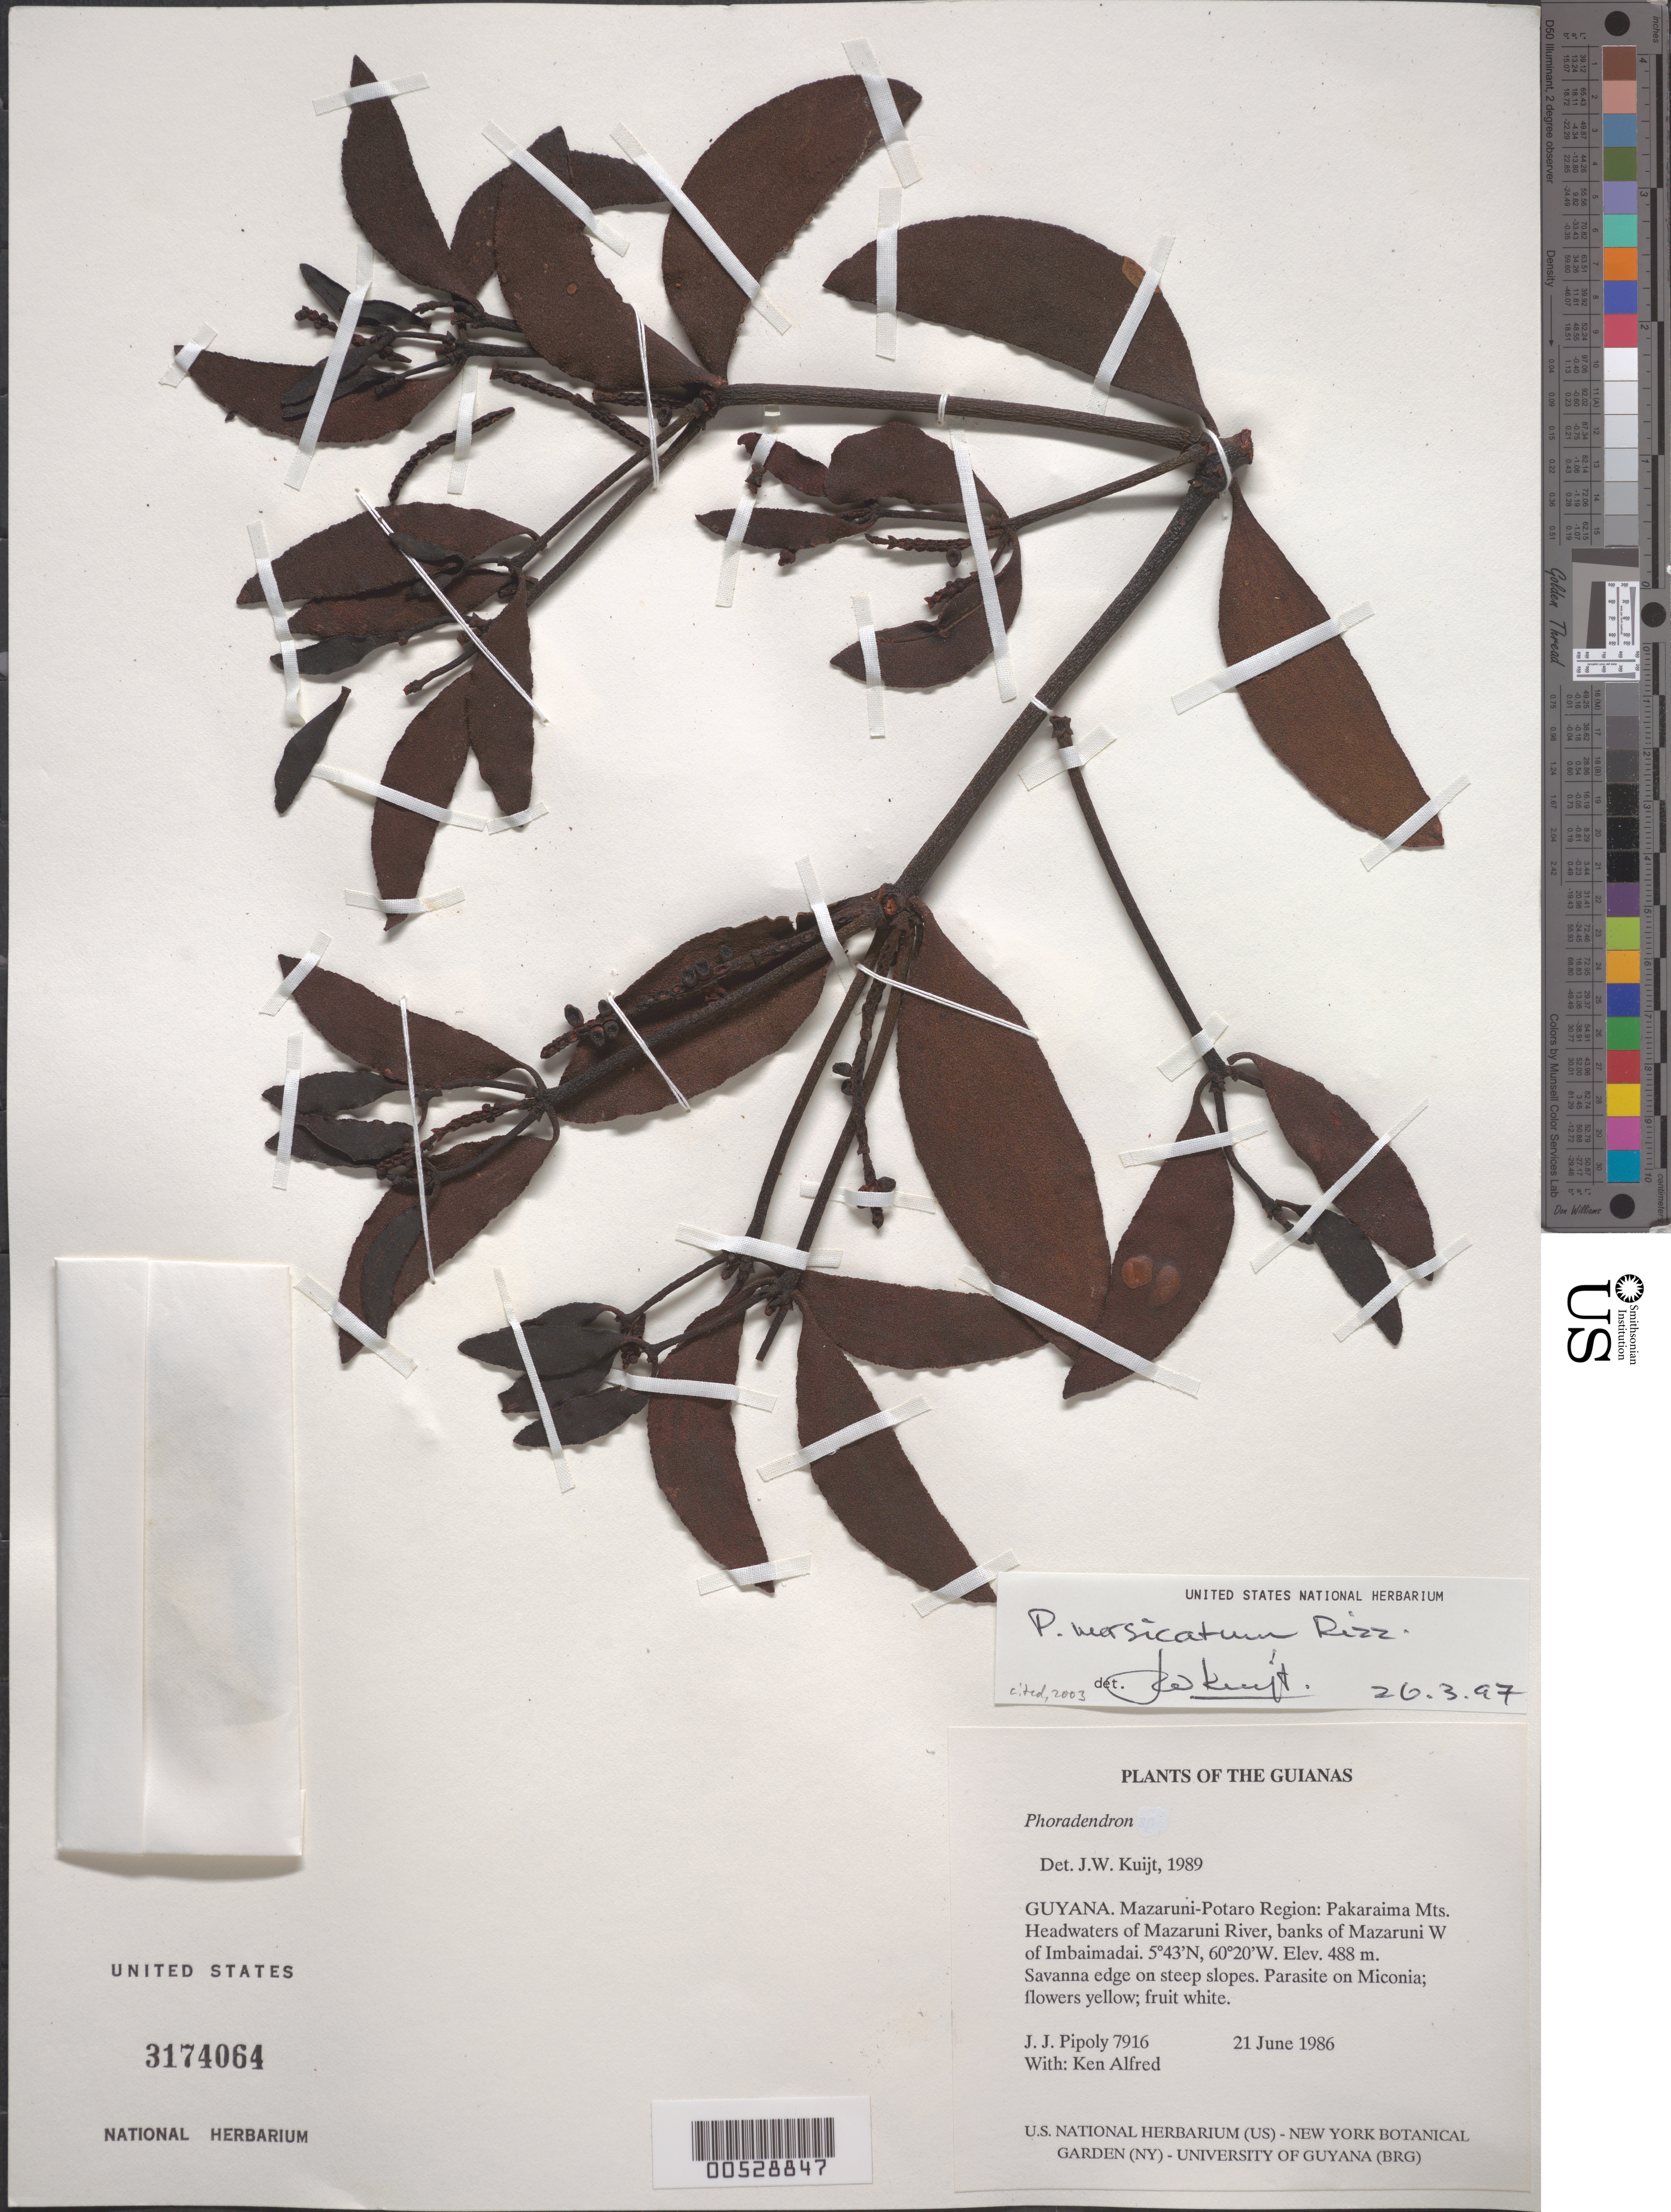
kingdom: Plantae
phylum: Tracheophyta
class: Magnoliopsida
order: Santalales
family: Viscaceae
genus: Phoradendron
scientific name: Phoradendron morsicatum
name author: Rizzini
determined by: Kuijt, Job, (CANADA)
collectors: J. J. Pipoly & K. Alfred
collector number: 7916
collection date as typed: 21 June 1986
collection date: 1986-06-21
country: Guyana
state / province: Cuyuni-Mazaruni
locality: Pakaraima Mts. Headwaters of Mazaruni River, banks of Mazaruni W of Imbaimadai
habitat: Savanna edge on steep slopes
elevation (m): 488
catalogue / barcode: US 3174064